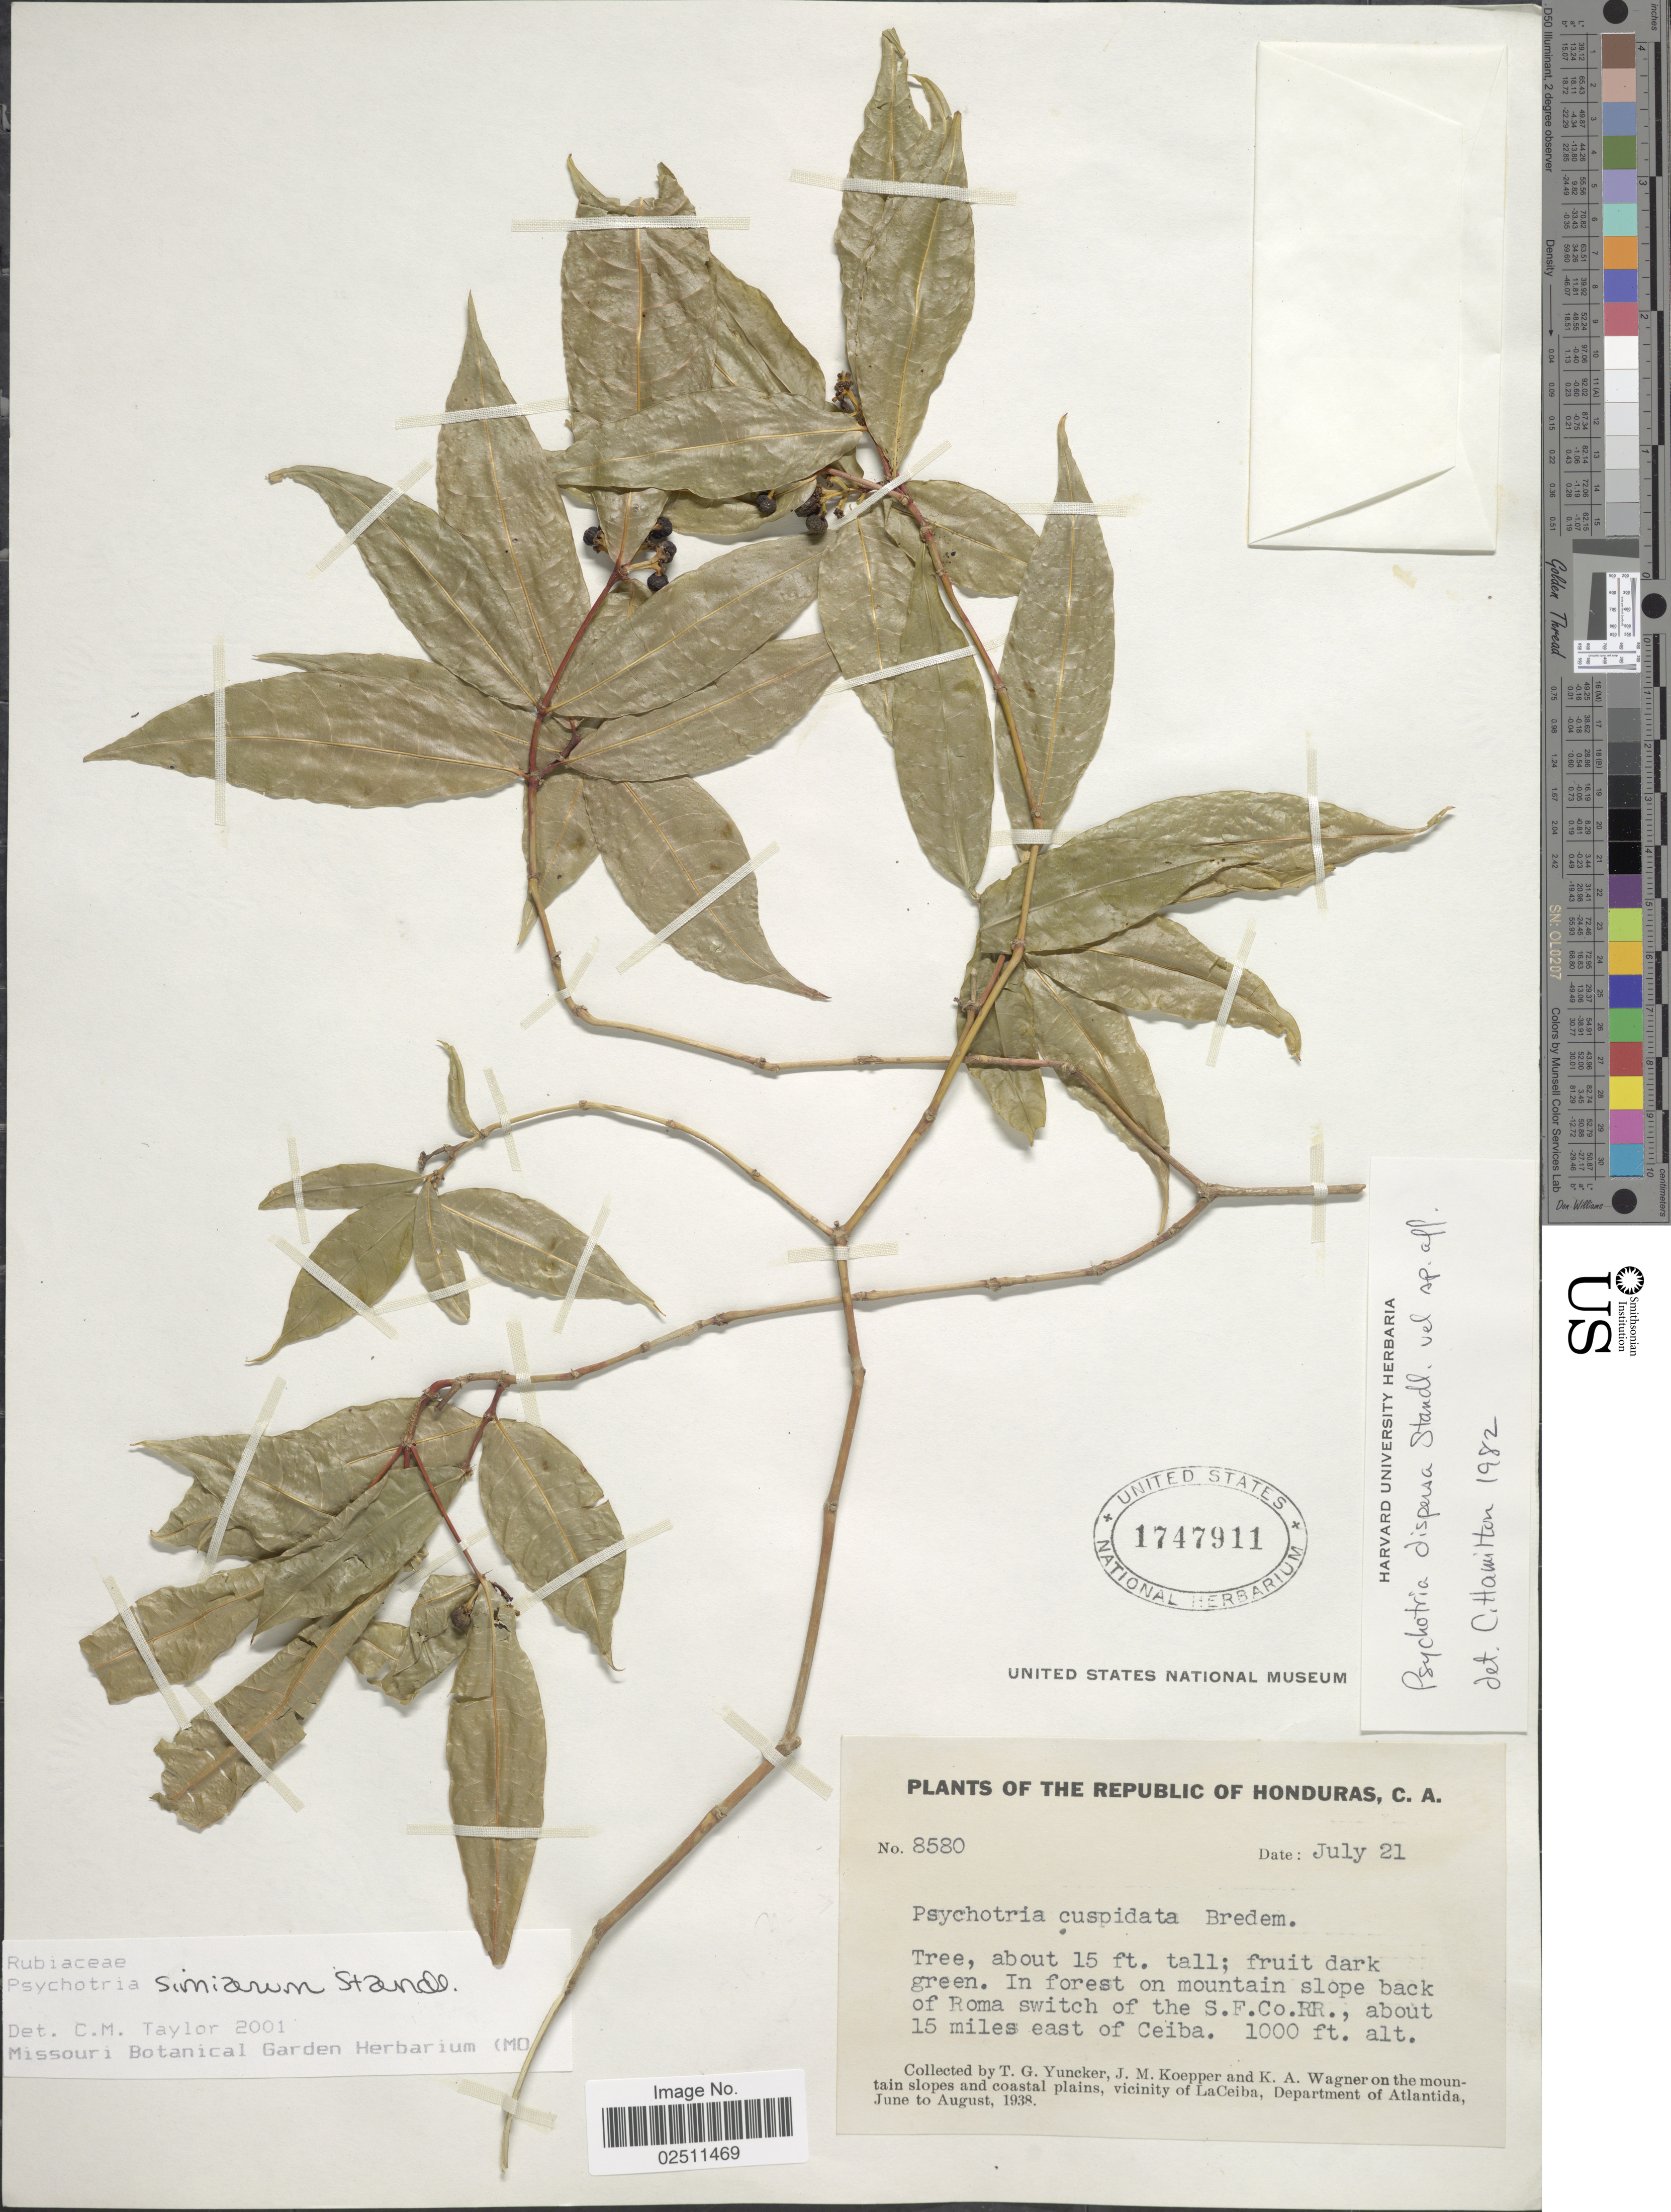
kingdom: Plantae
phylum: Tracheophyta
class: Magnoliopsida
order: Gentianales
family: Rubiaceae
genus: Psychotria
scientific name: Psychotria simiarum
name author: Standl.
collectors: T. G. Yuncker, J. M. Koepper & K. A. Wagner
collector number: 8580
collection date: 1938-07-21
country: Honduras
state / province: Atlántida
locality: In forest on mountain slope back of Roma switch of the S.F. Co.R.R., about 15 miles east of Ceiba, on the mountain slopes and coastal plains, vicinity of La Ceiba, Department of Atlantida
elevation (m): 305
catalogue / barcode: US 1747911